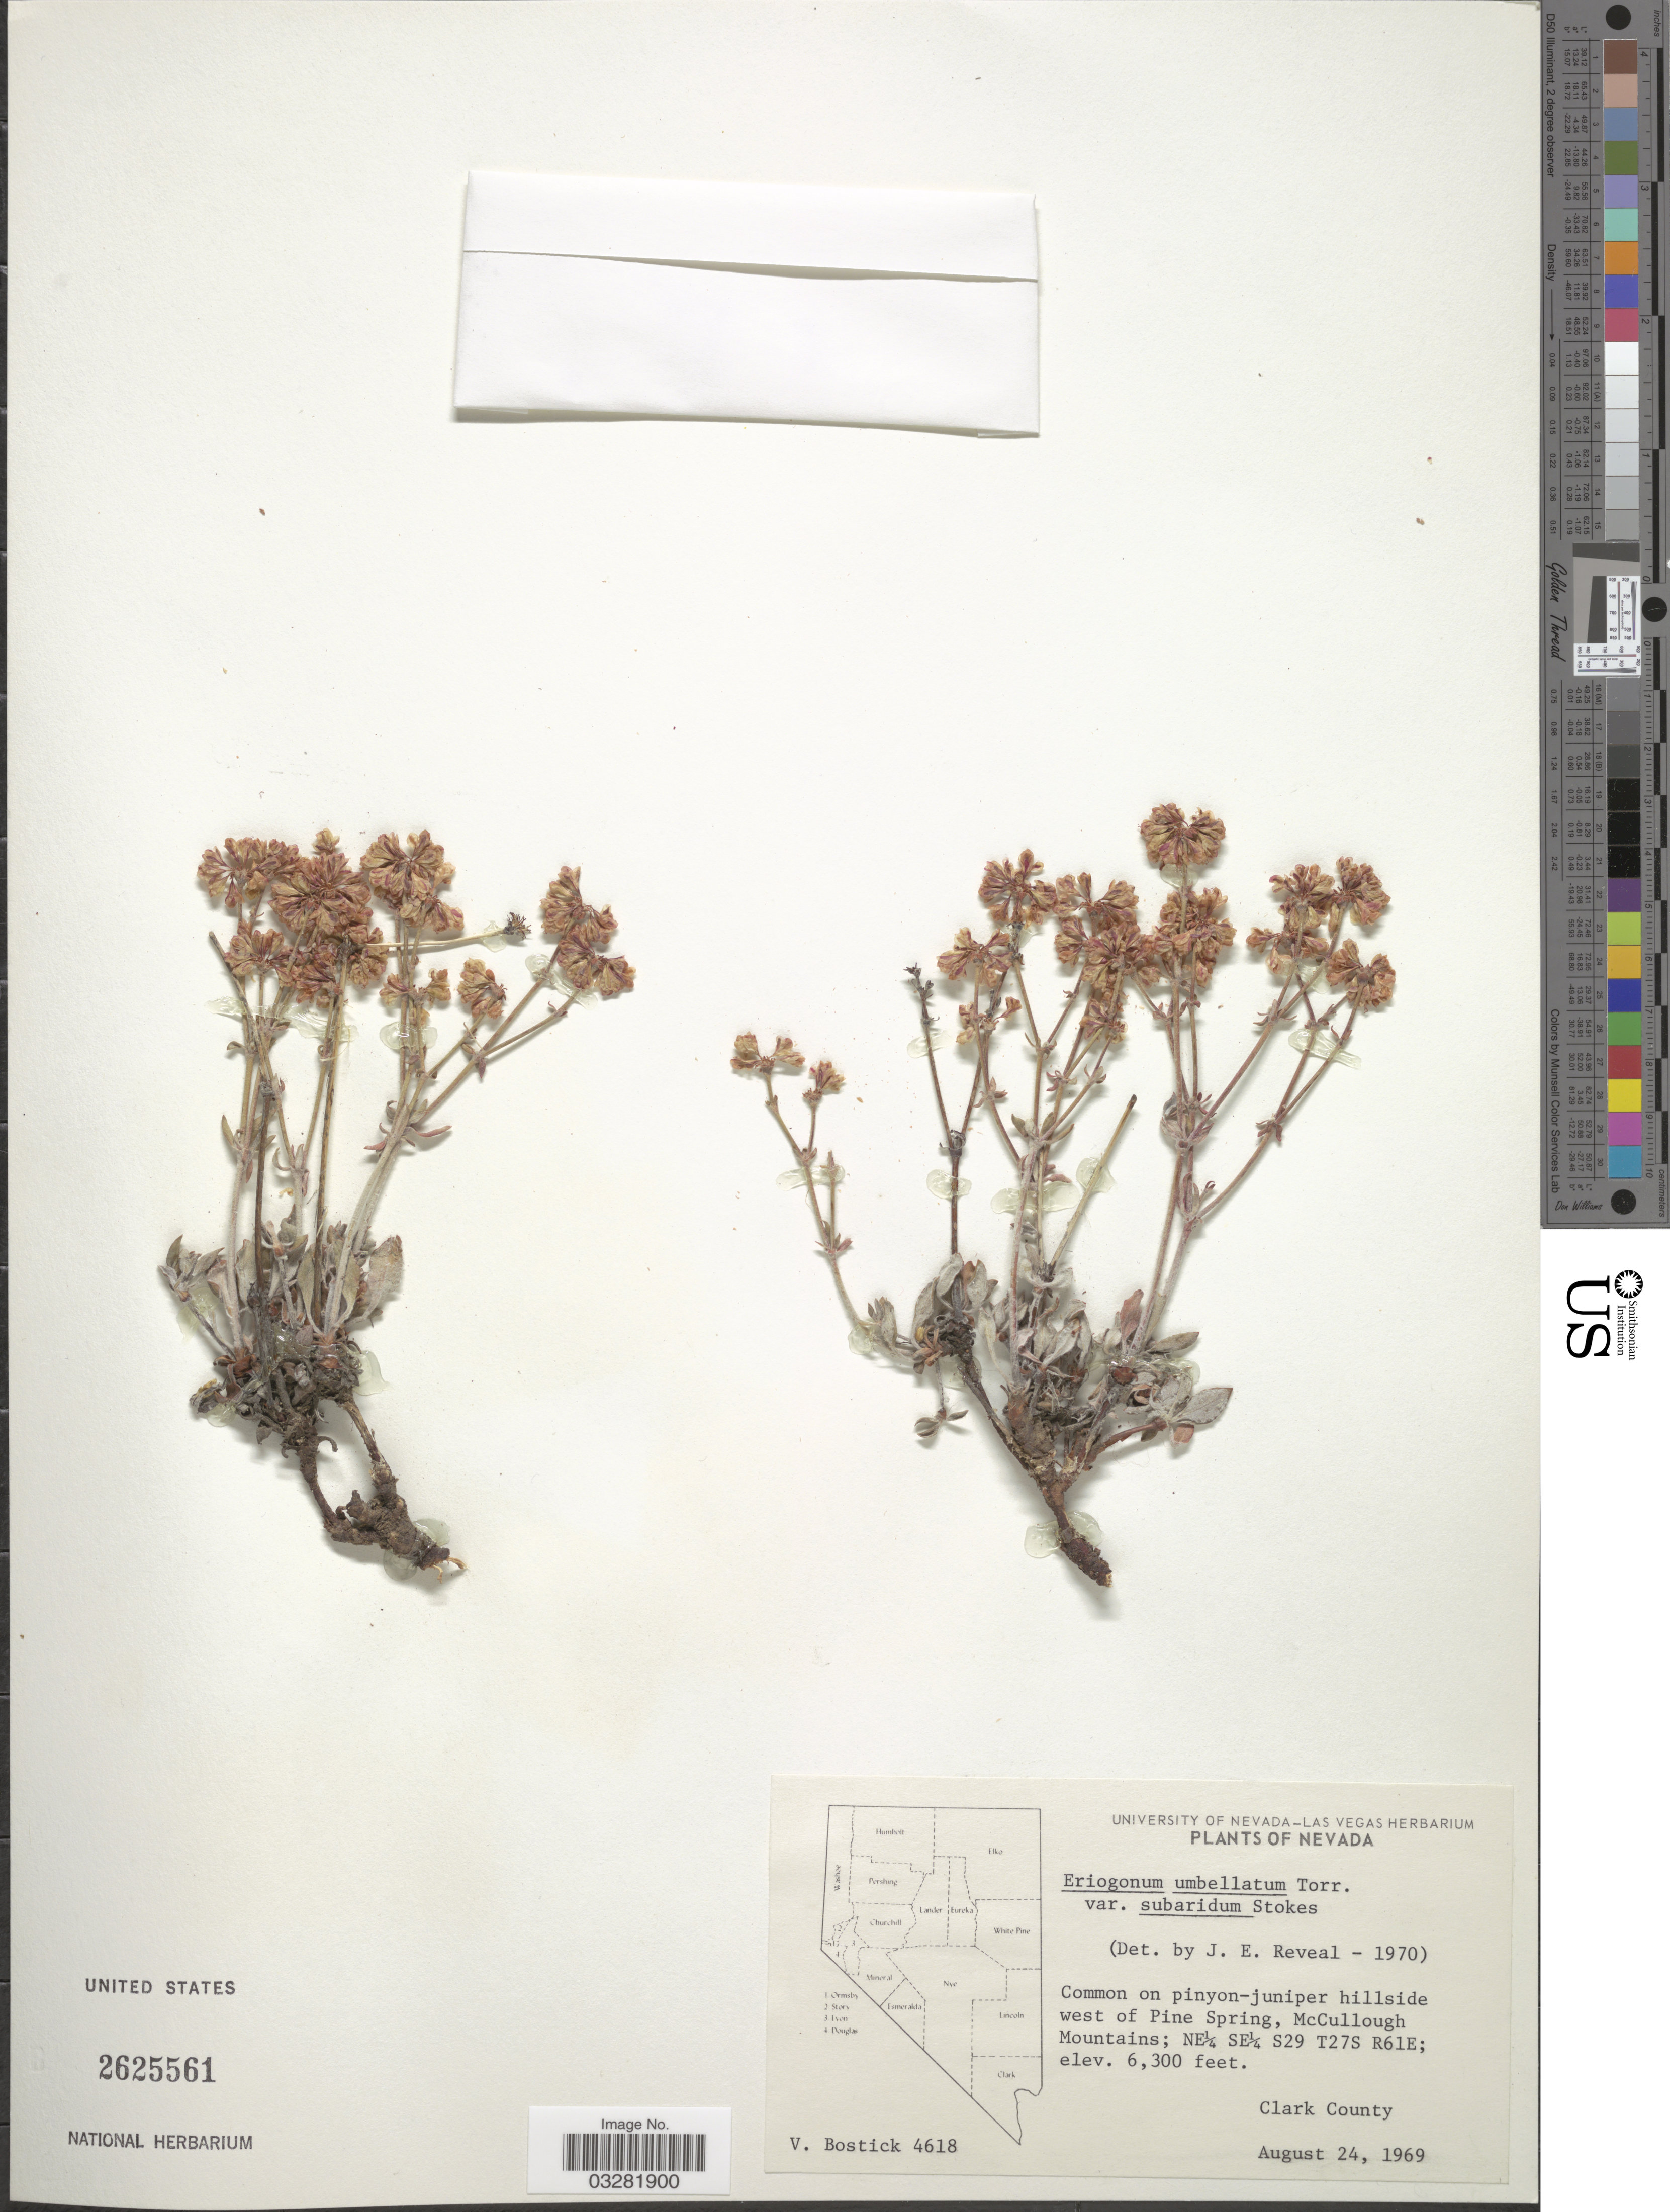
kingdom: Plantae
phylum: Tracheophyta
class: Magnoliopsida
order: Caryophyllales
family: Polygonaceae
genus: Eriogonum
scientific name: Eriogonum umbellatum var. subaridum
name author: S. Stokes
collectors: V. Bostick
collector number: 4618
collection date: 1969-08-24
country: United States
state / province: Nevada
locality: On pinyon-juniper hillside west of Pine Spring, McCullough Mountains; NE¼ SE¼ S29 T27S R61E. Clark County.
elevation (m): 1920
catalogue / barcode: US 2625561